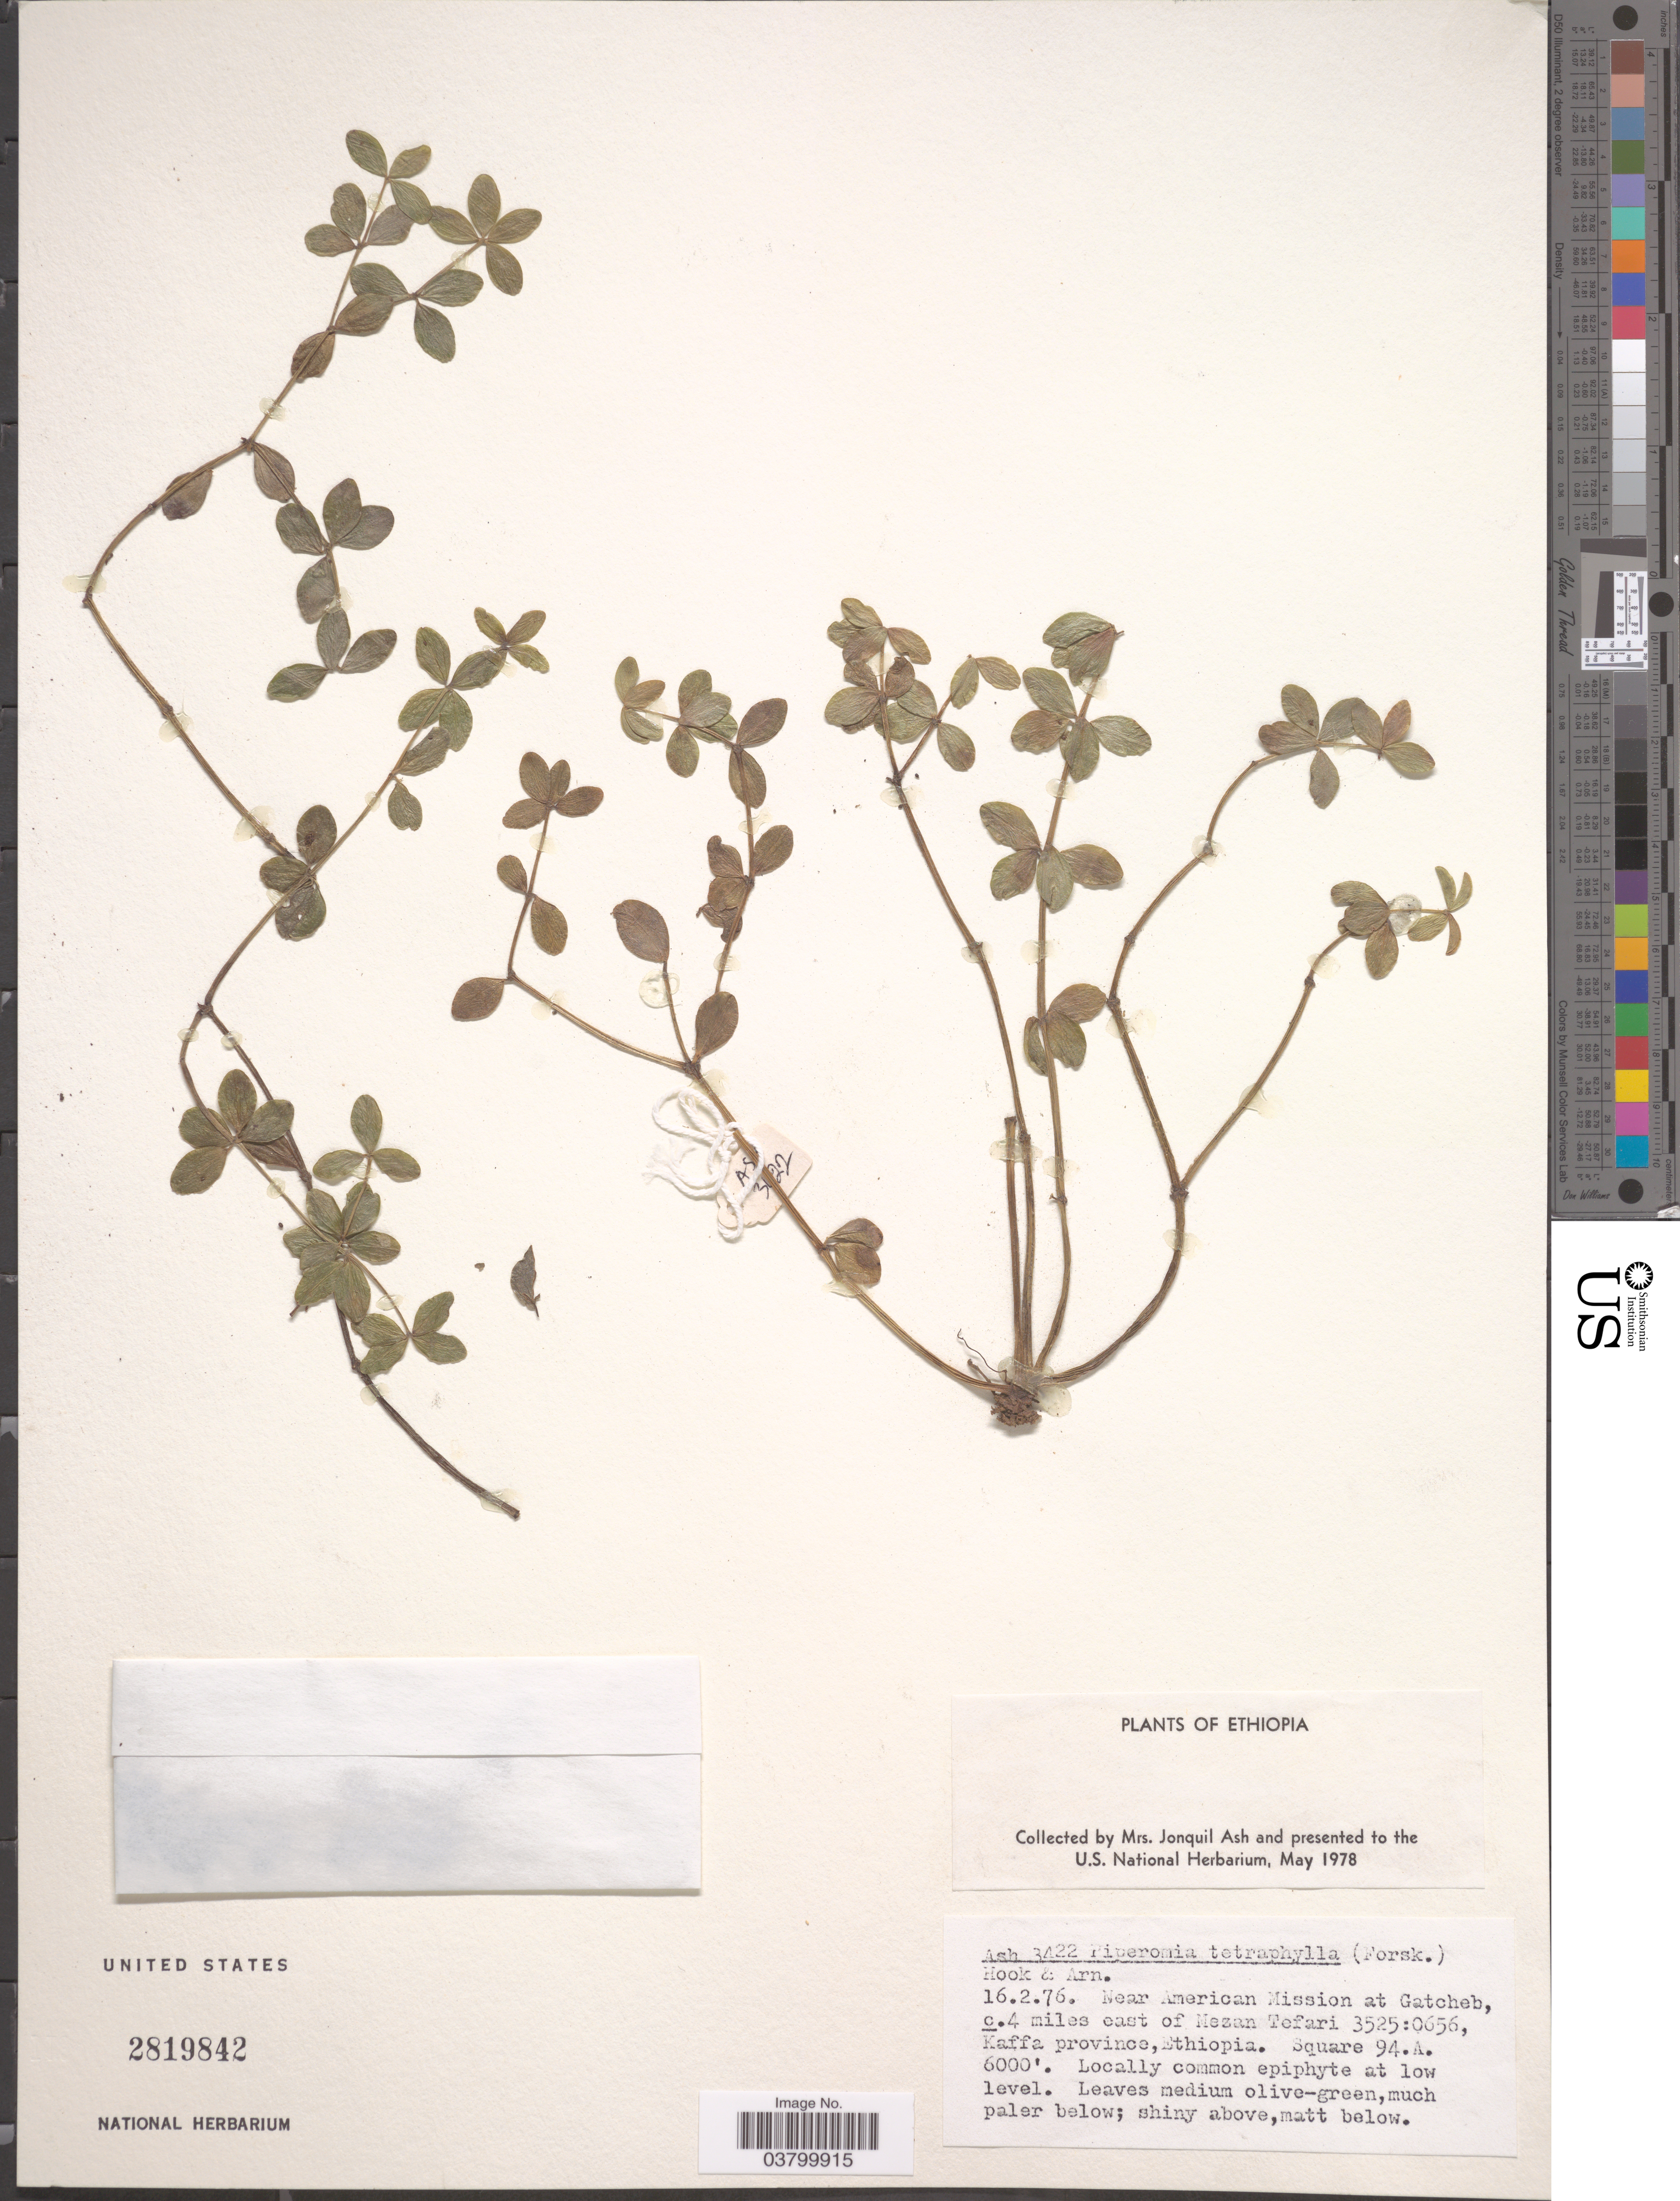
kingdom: Plantae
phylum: Tracheophyta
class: Magnoliopsida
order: Piperales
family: Piperaceae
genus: Peperomia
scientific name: Peperomia tetraphylla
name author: (G. Forst.) Hook. & Arn.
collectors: J. Ash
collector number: Ash3422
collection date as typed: Transcribed d/m/y: 16/2/76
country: Ethiopia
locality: Near American Mission at Gatcheb, c.4 miles east of Mezan Tefari 3525:0656, Kaffa province. Square 94.A.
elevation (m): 1829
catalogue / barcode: US 2819842